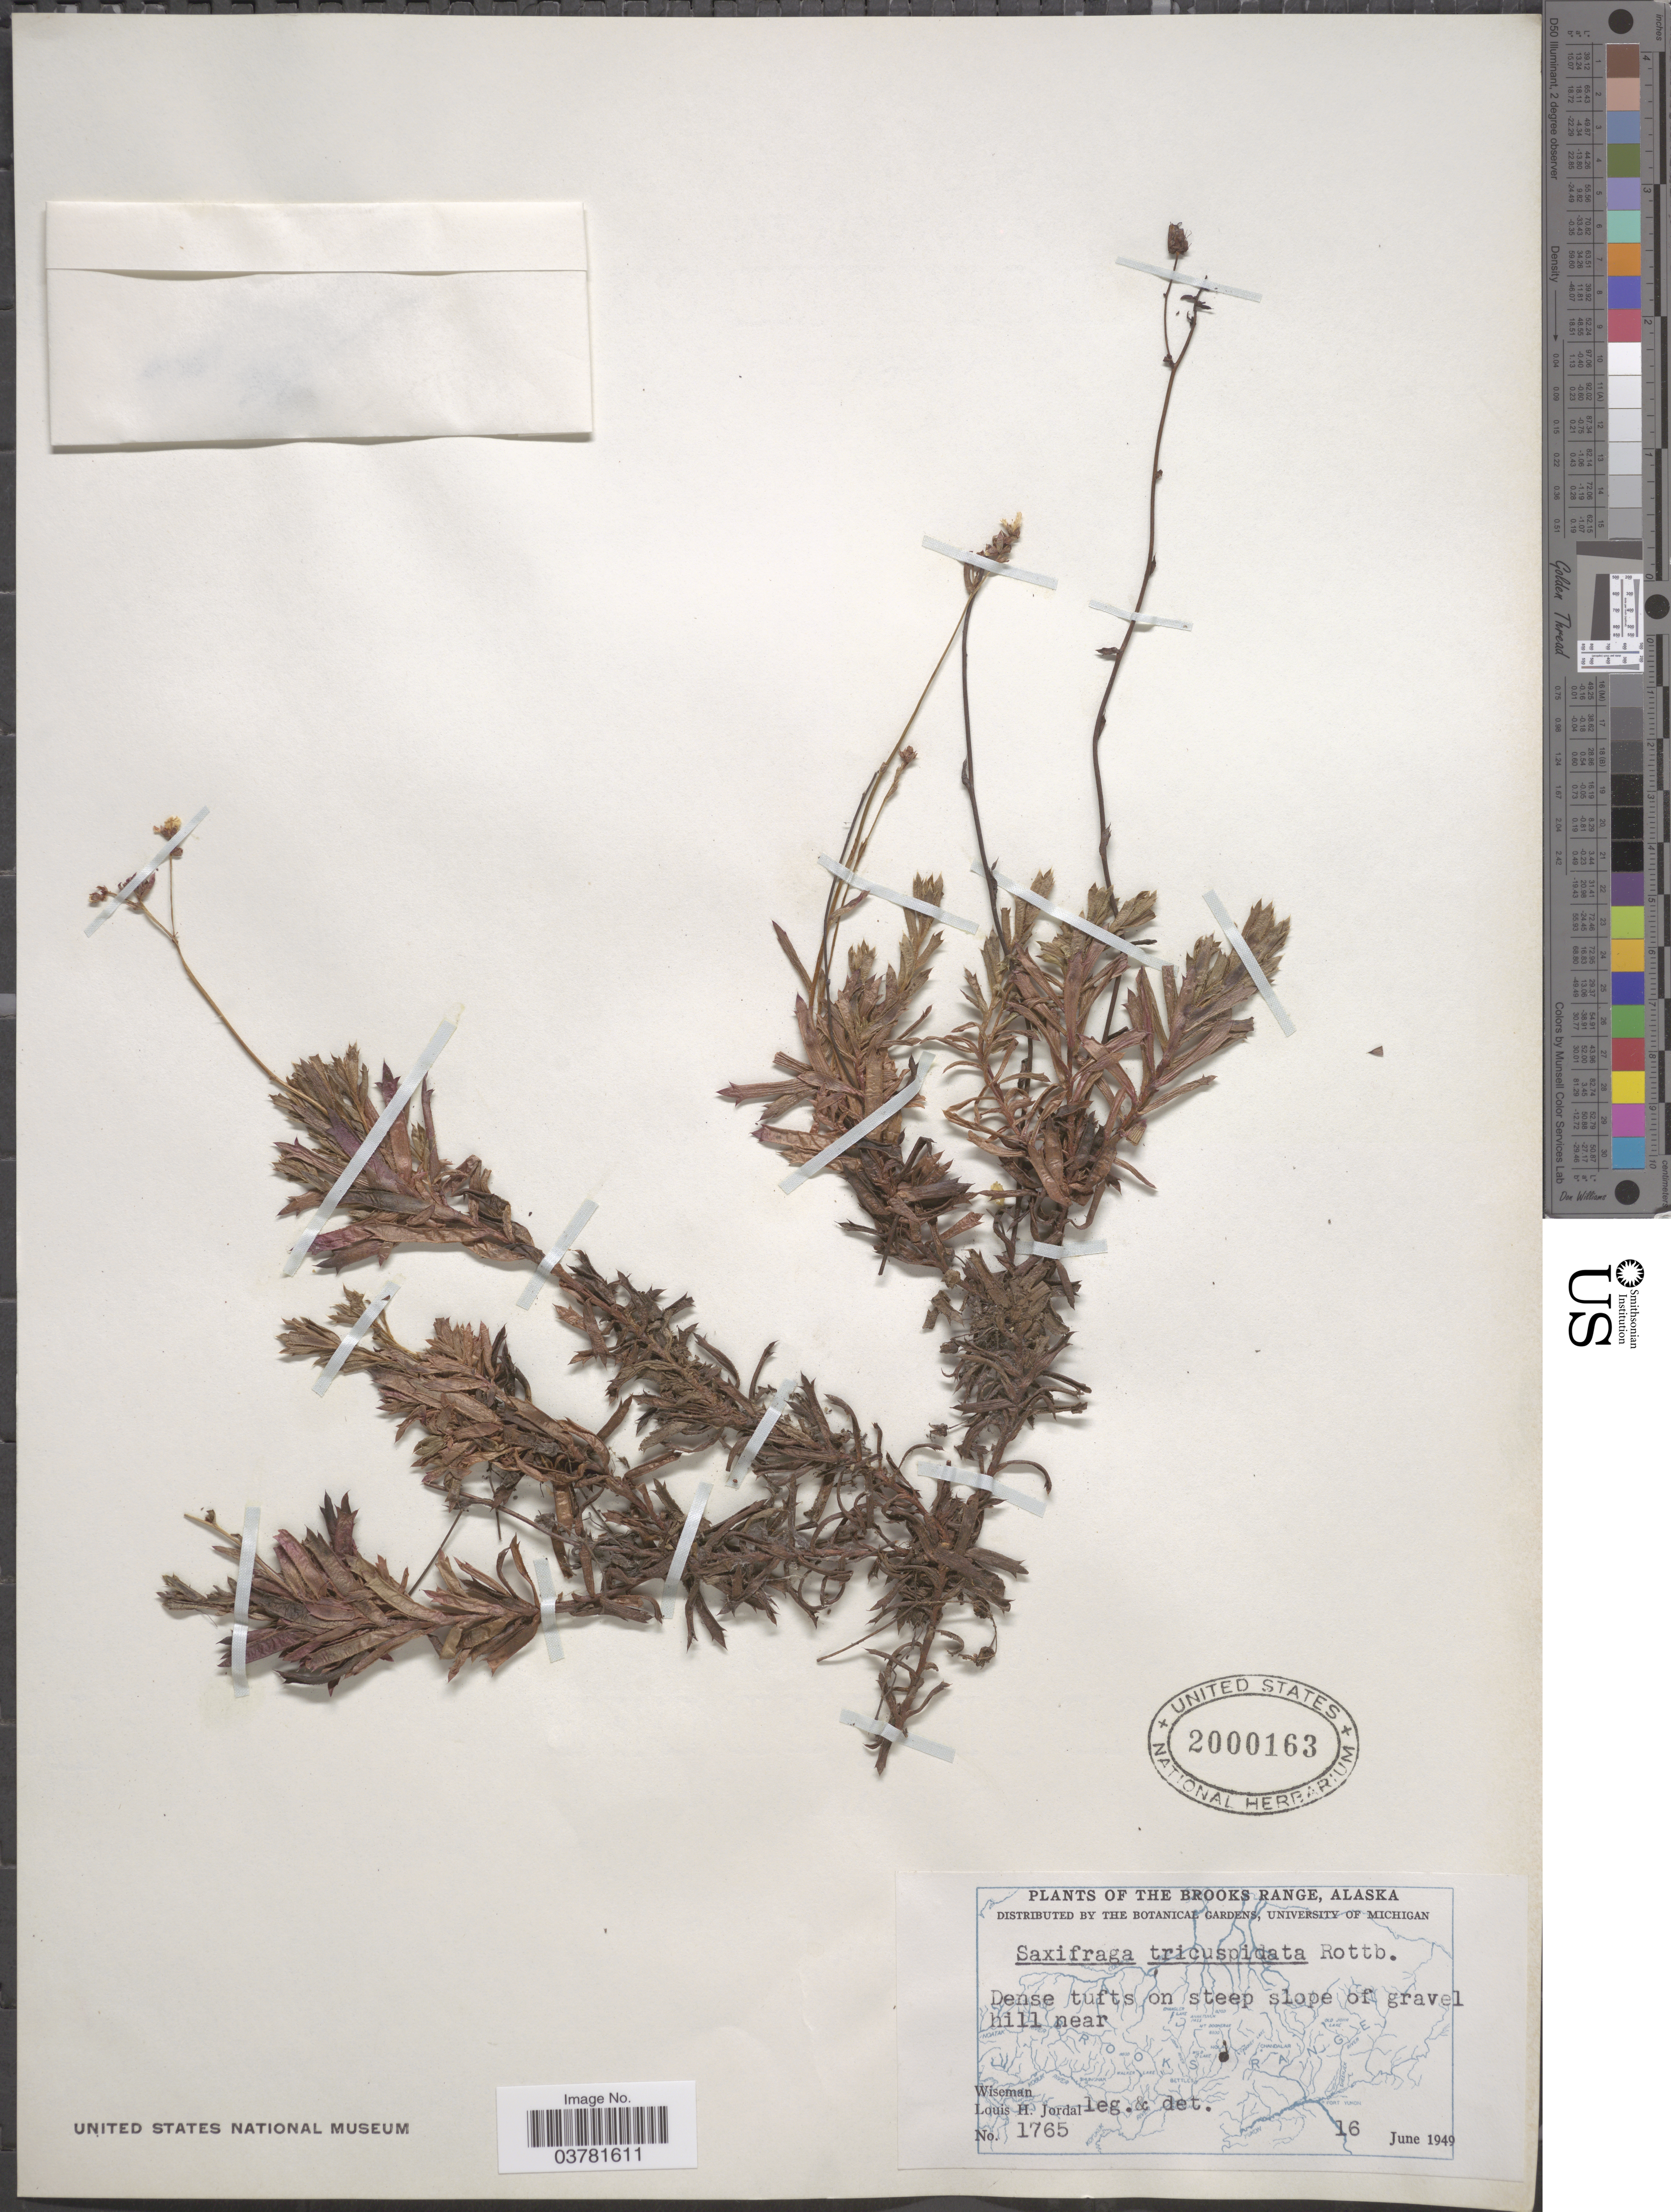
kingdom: Plantae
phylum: Tracheophyta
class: Magnoliopsida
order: Saxifragales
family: Saxifragaceae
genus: Saxifraga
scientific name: Saxifraga tricuspidata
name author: Rottb.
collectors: L. Jordal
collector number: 1765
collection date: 1949-06-16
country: United States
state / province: Alaska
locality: The Brooks Range. Dense tufts on steep slope of gravel hill near Wiseman.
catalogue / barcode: US 2000163